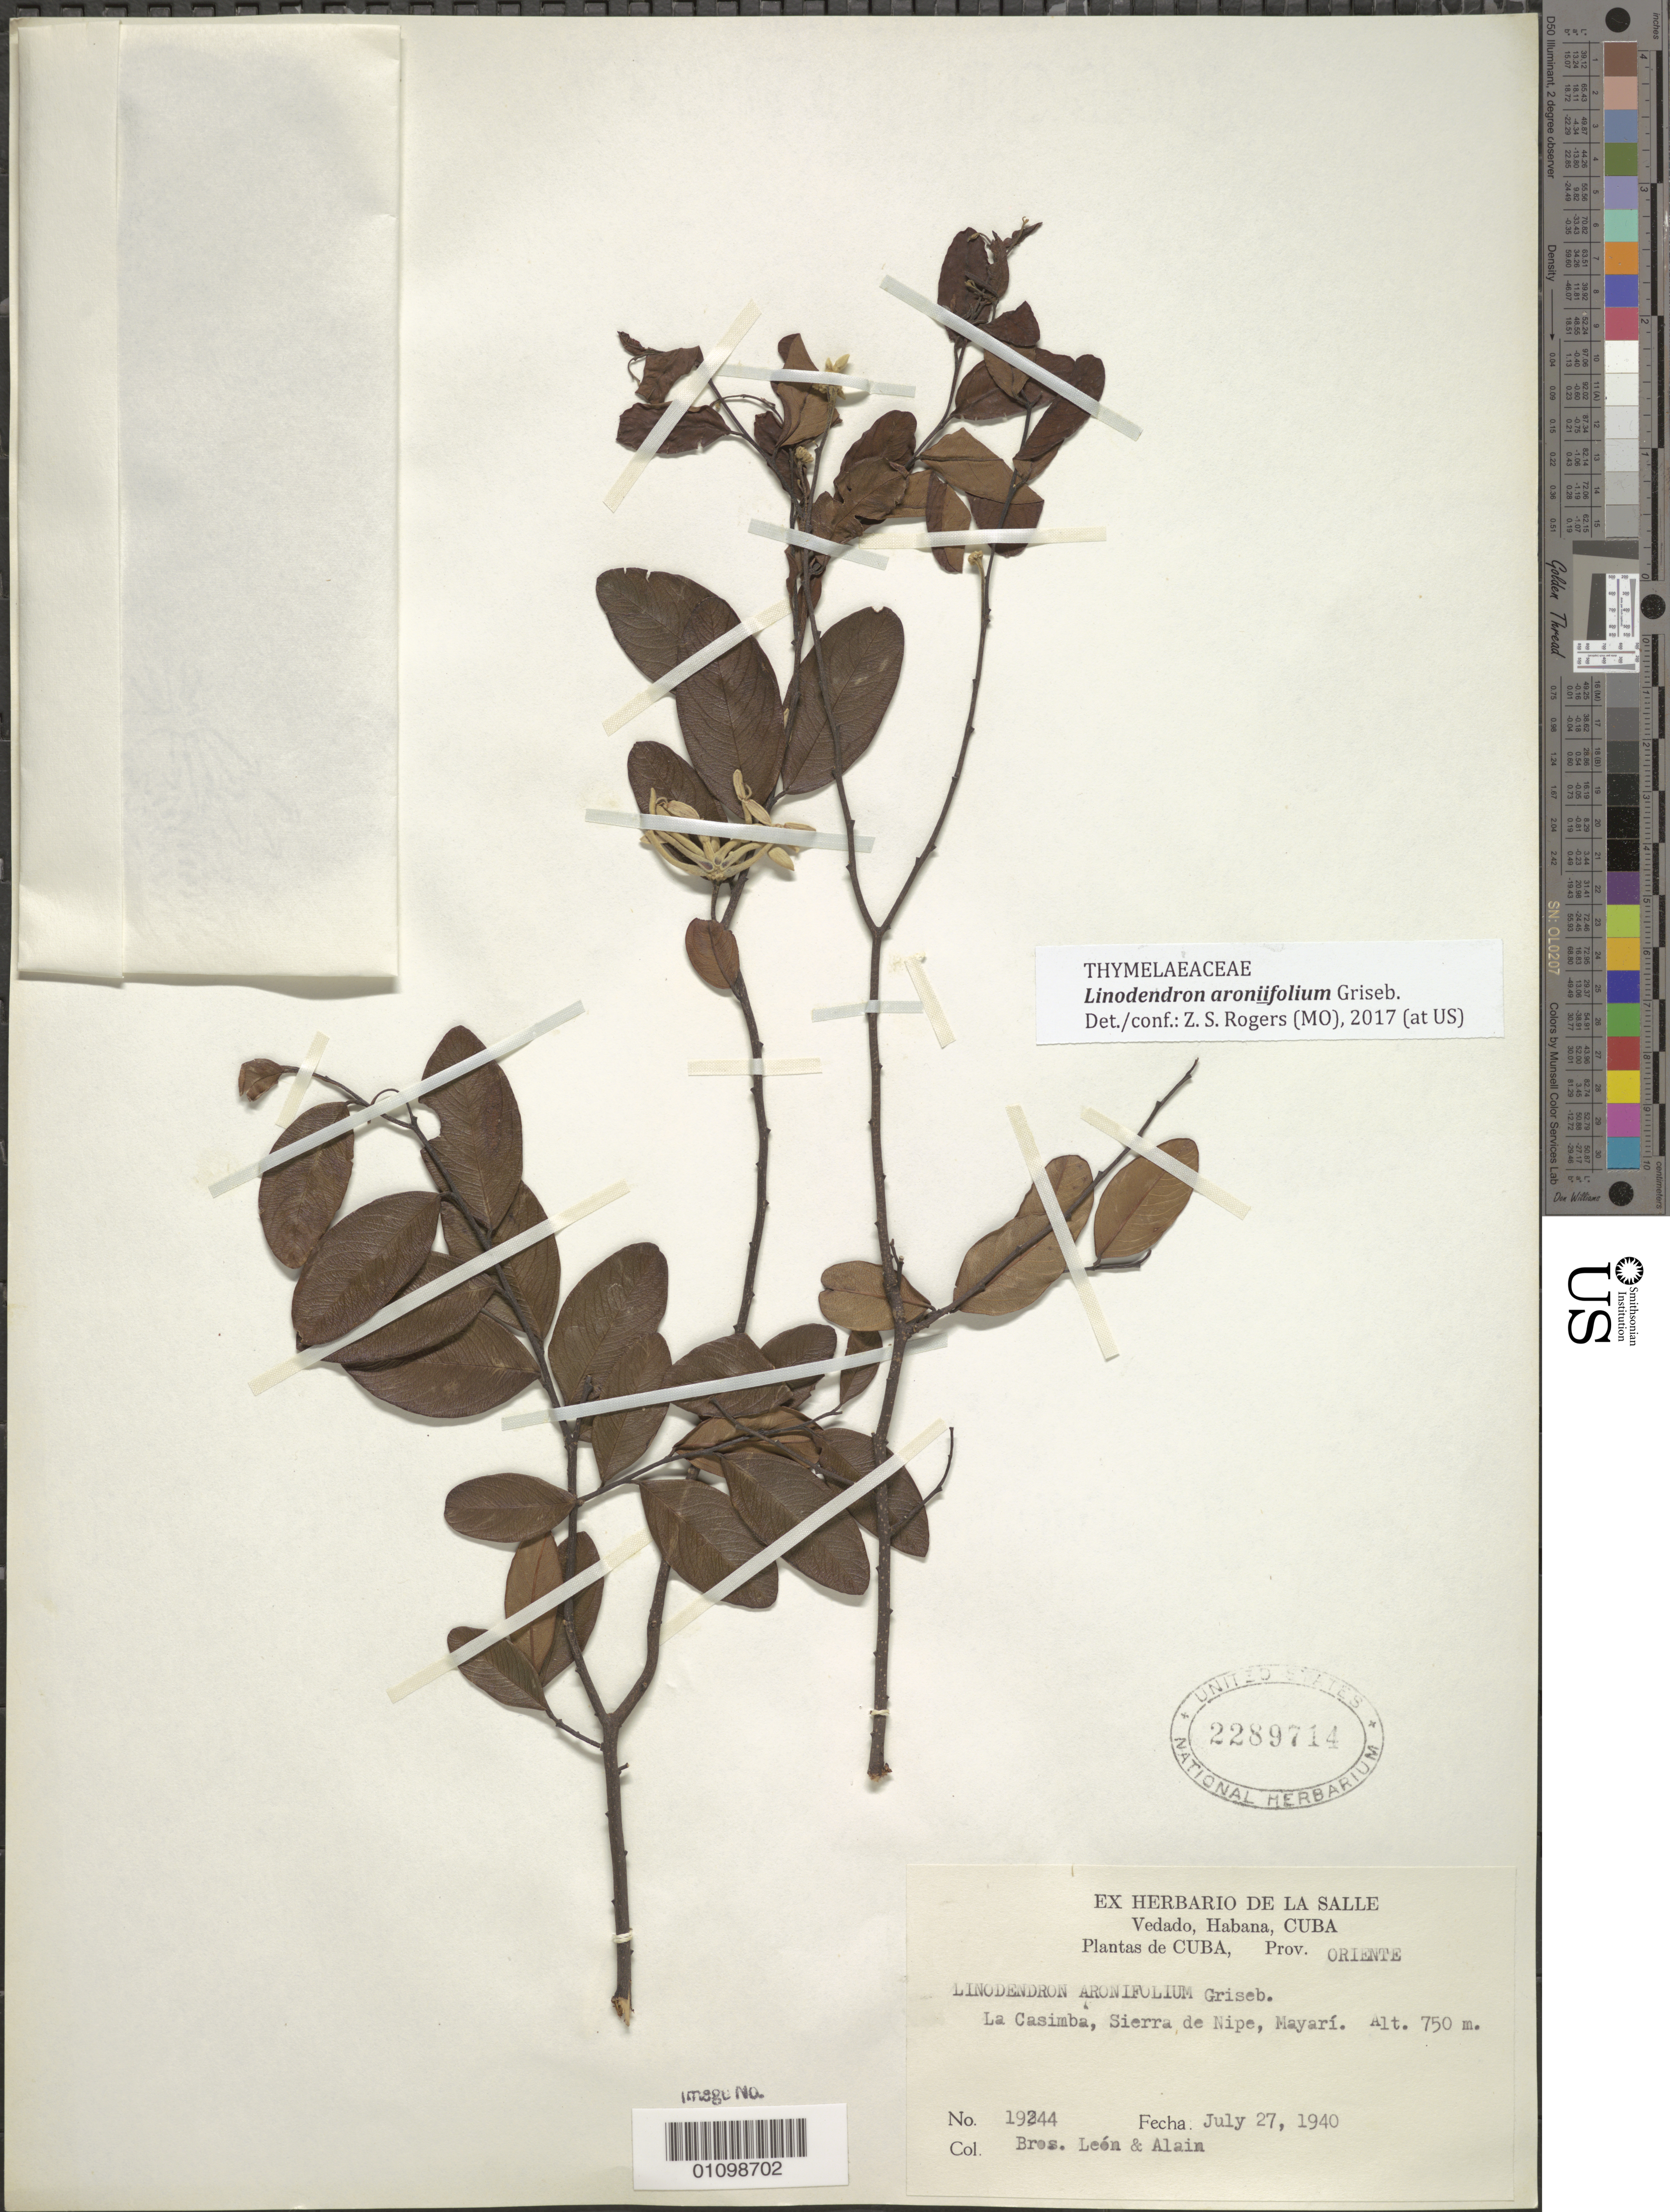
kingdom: Plantae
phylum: Tracheophyta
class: Magnoliopsida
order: Malvales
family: Thymelaeaceae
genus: Linodendron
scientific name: Linodendron aroniifolium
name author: Griseb.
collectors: Bro. León & A. H. Liogier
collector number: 19244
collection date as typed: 27 Jul 1940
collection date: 1940-07-27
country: Cuba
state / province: Holguín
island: Cuba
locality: Verdad, Habana La Casimba, Sierra de Nipe, Mayari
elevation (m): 750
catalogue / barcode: US 2289714